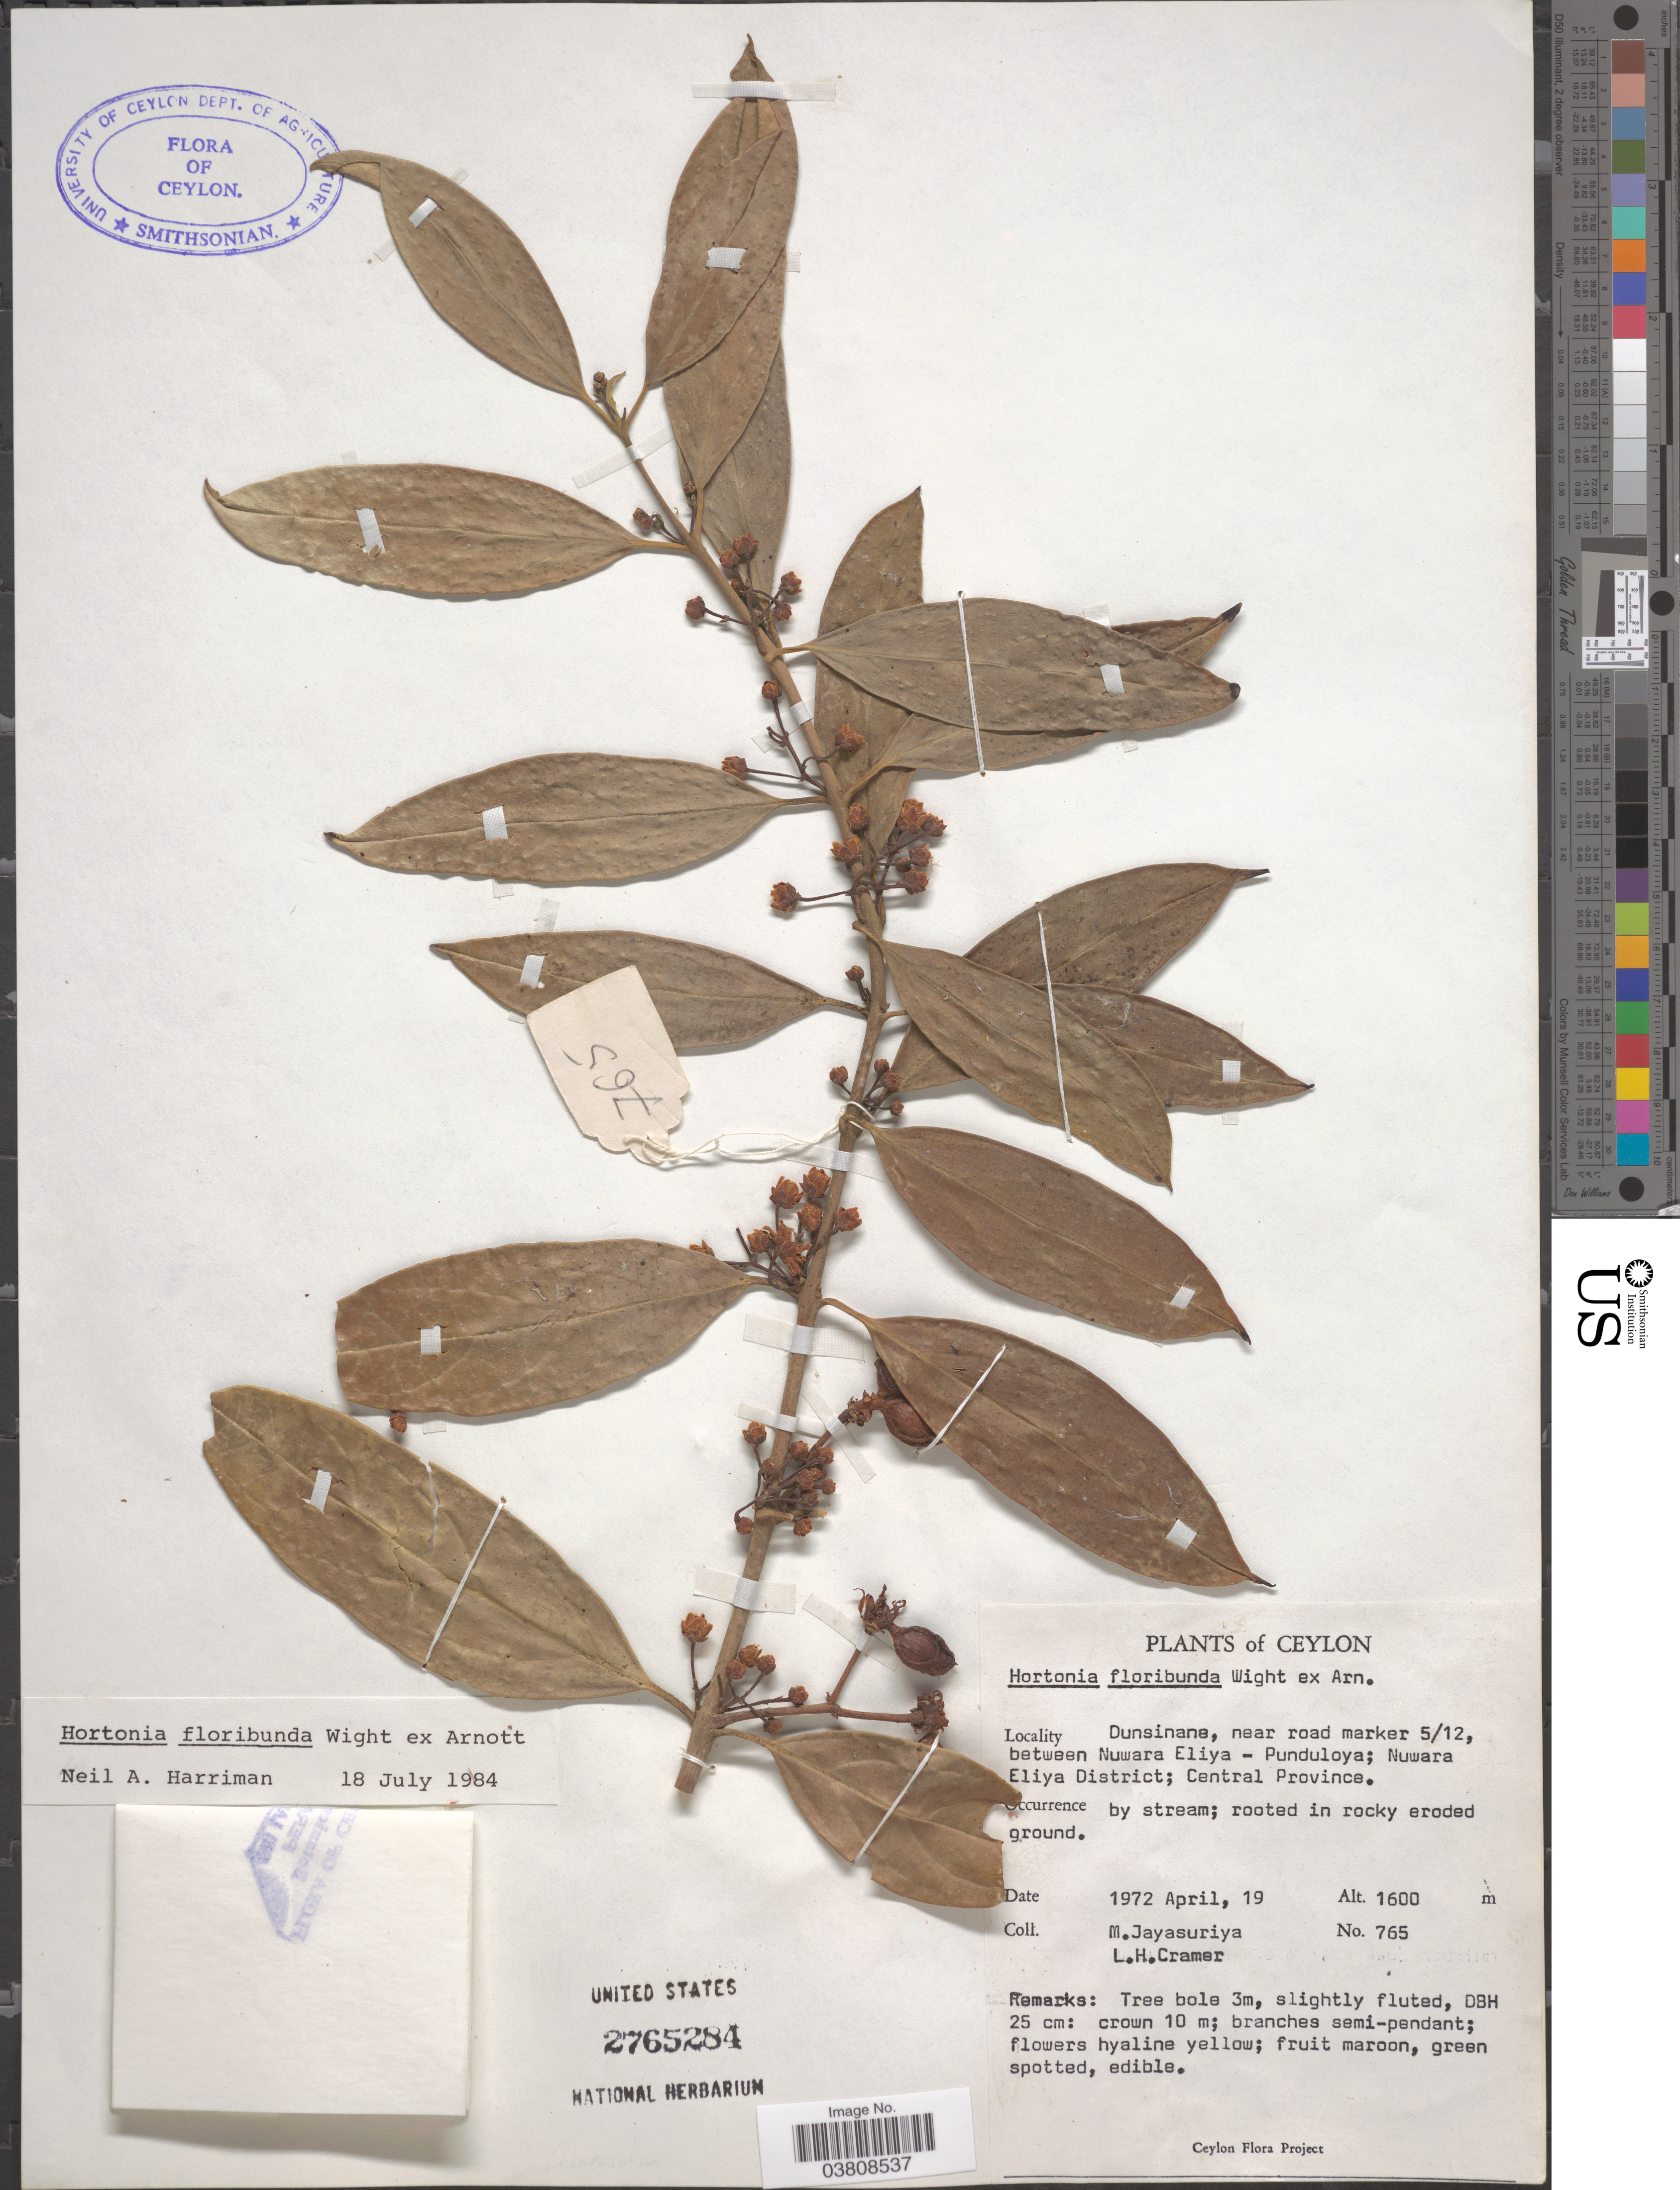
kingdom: Plantae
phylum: Tracheophyta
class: Magnoliopsida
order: Laurales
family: Monimiaceae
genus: Hortonia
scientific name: Hortonia floribunda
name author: Wight ex Arn.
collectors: M. Jayasuriya & L. H. Cramer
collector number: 765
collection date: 1972-04-19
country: Sri Lanka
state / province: Central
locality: Ceylon. Dunsinane, near road marker 5/12, between Nuwara Eliya - Punduloya; Nuwara Eliya District.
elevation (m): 1600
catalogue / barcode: US 2765284